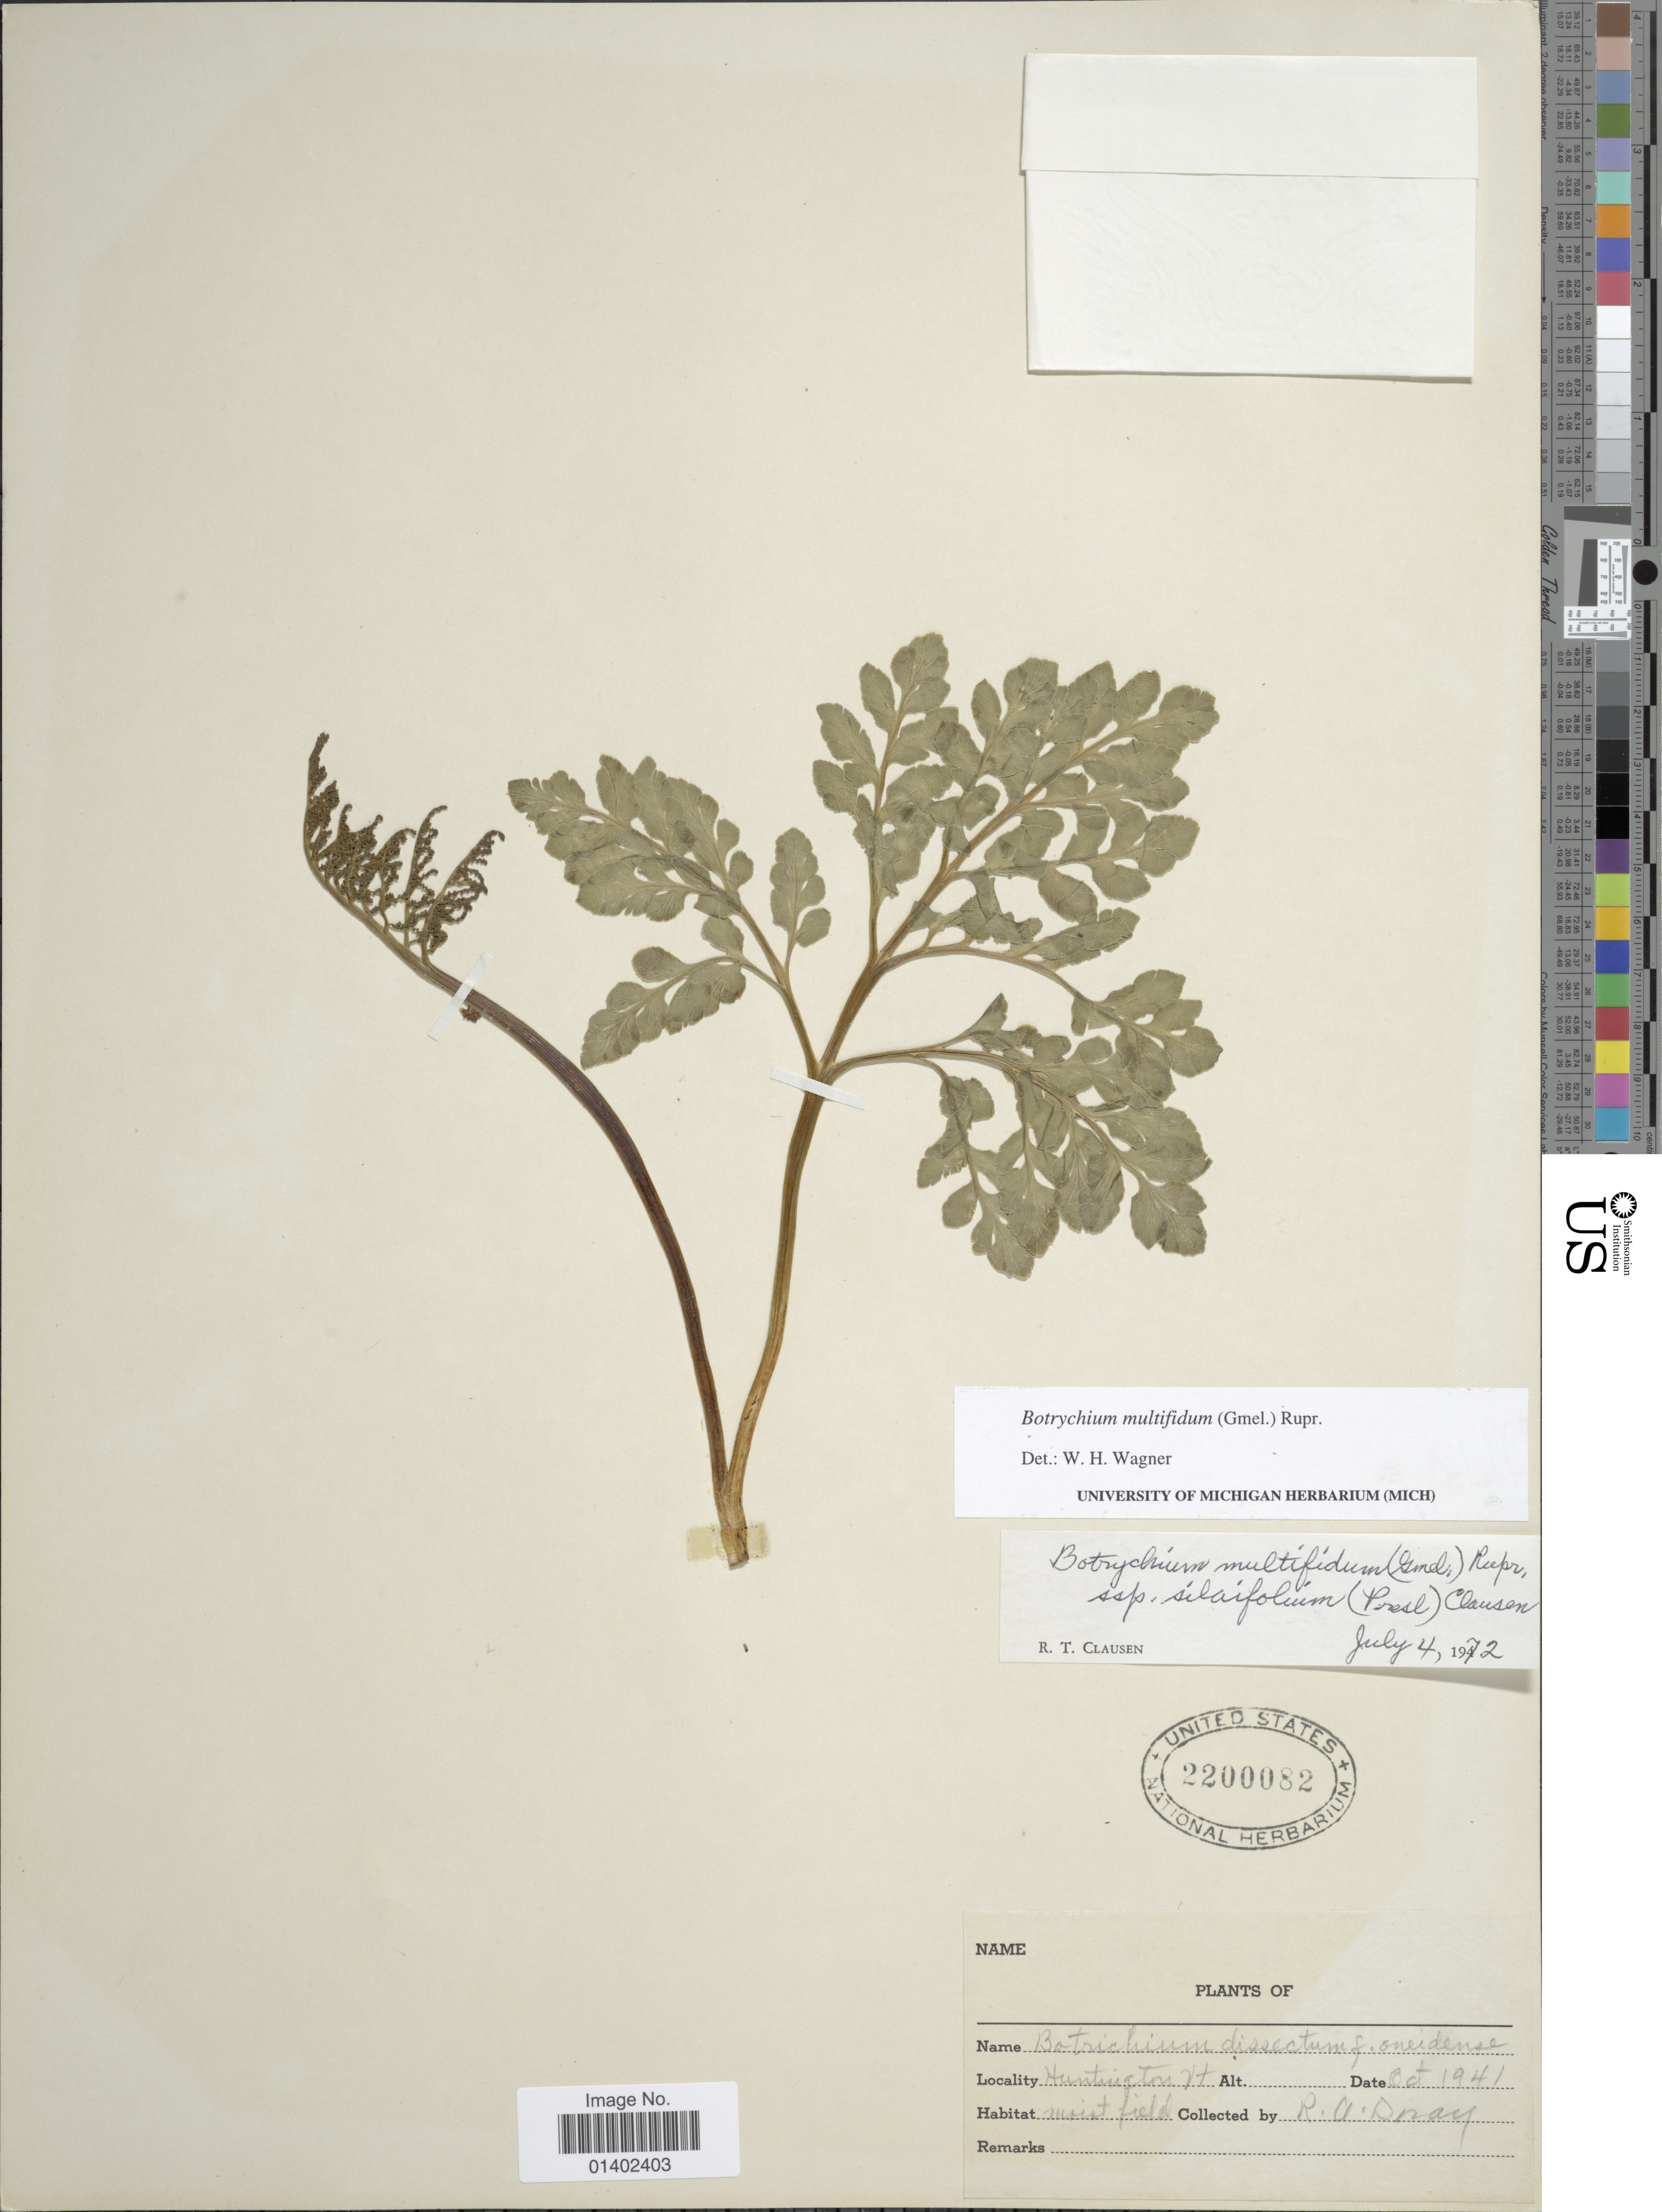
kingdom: Plantae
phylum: Tracheophyta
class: Polypodiopsida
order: Ophioglossales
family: Ophioglossaceae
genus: Botrychium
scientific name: Botrychium multifidum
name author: (J.F. Gmel.) Rupr.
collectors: R. Doray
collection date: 1941-10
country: United States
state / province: Vermont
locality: Huntington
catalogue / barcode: US 2200082